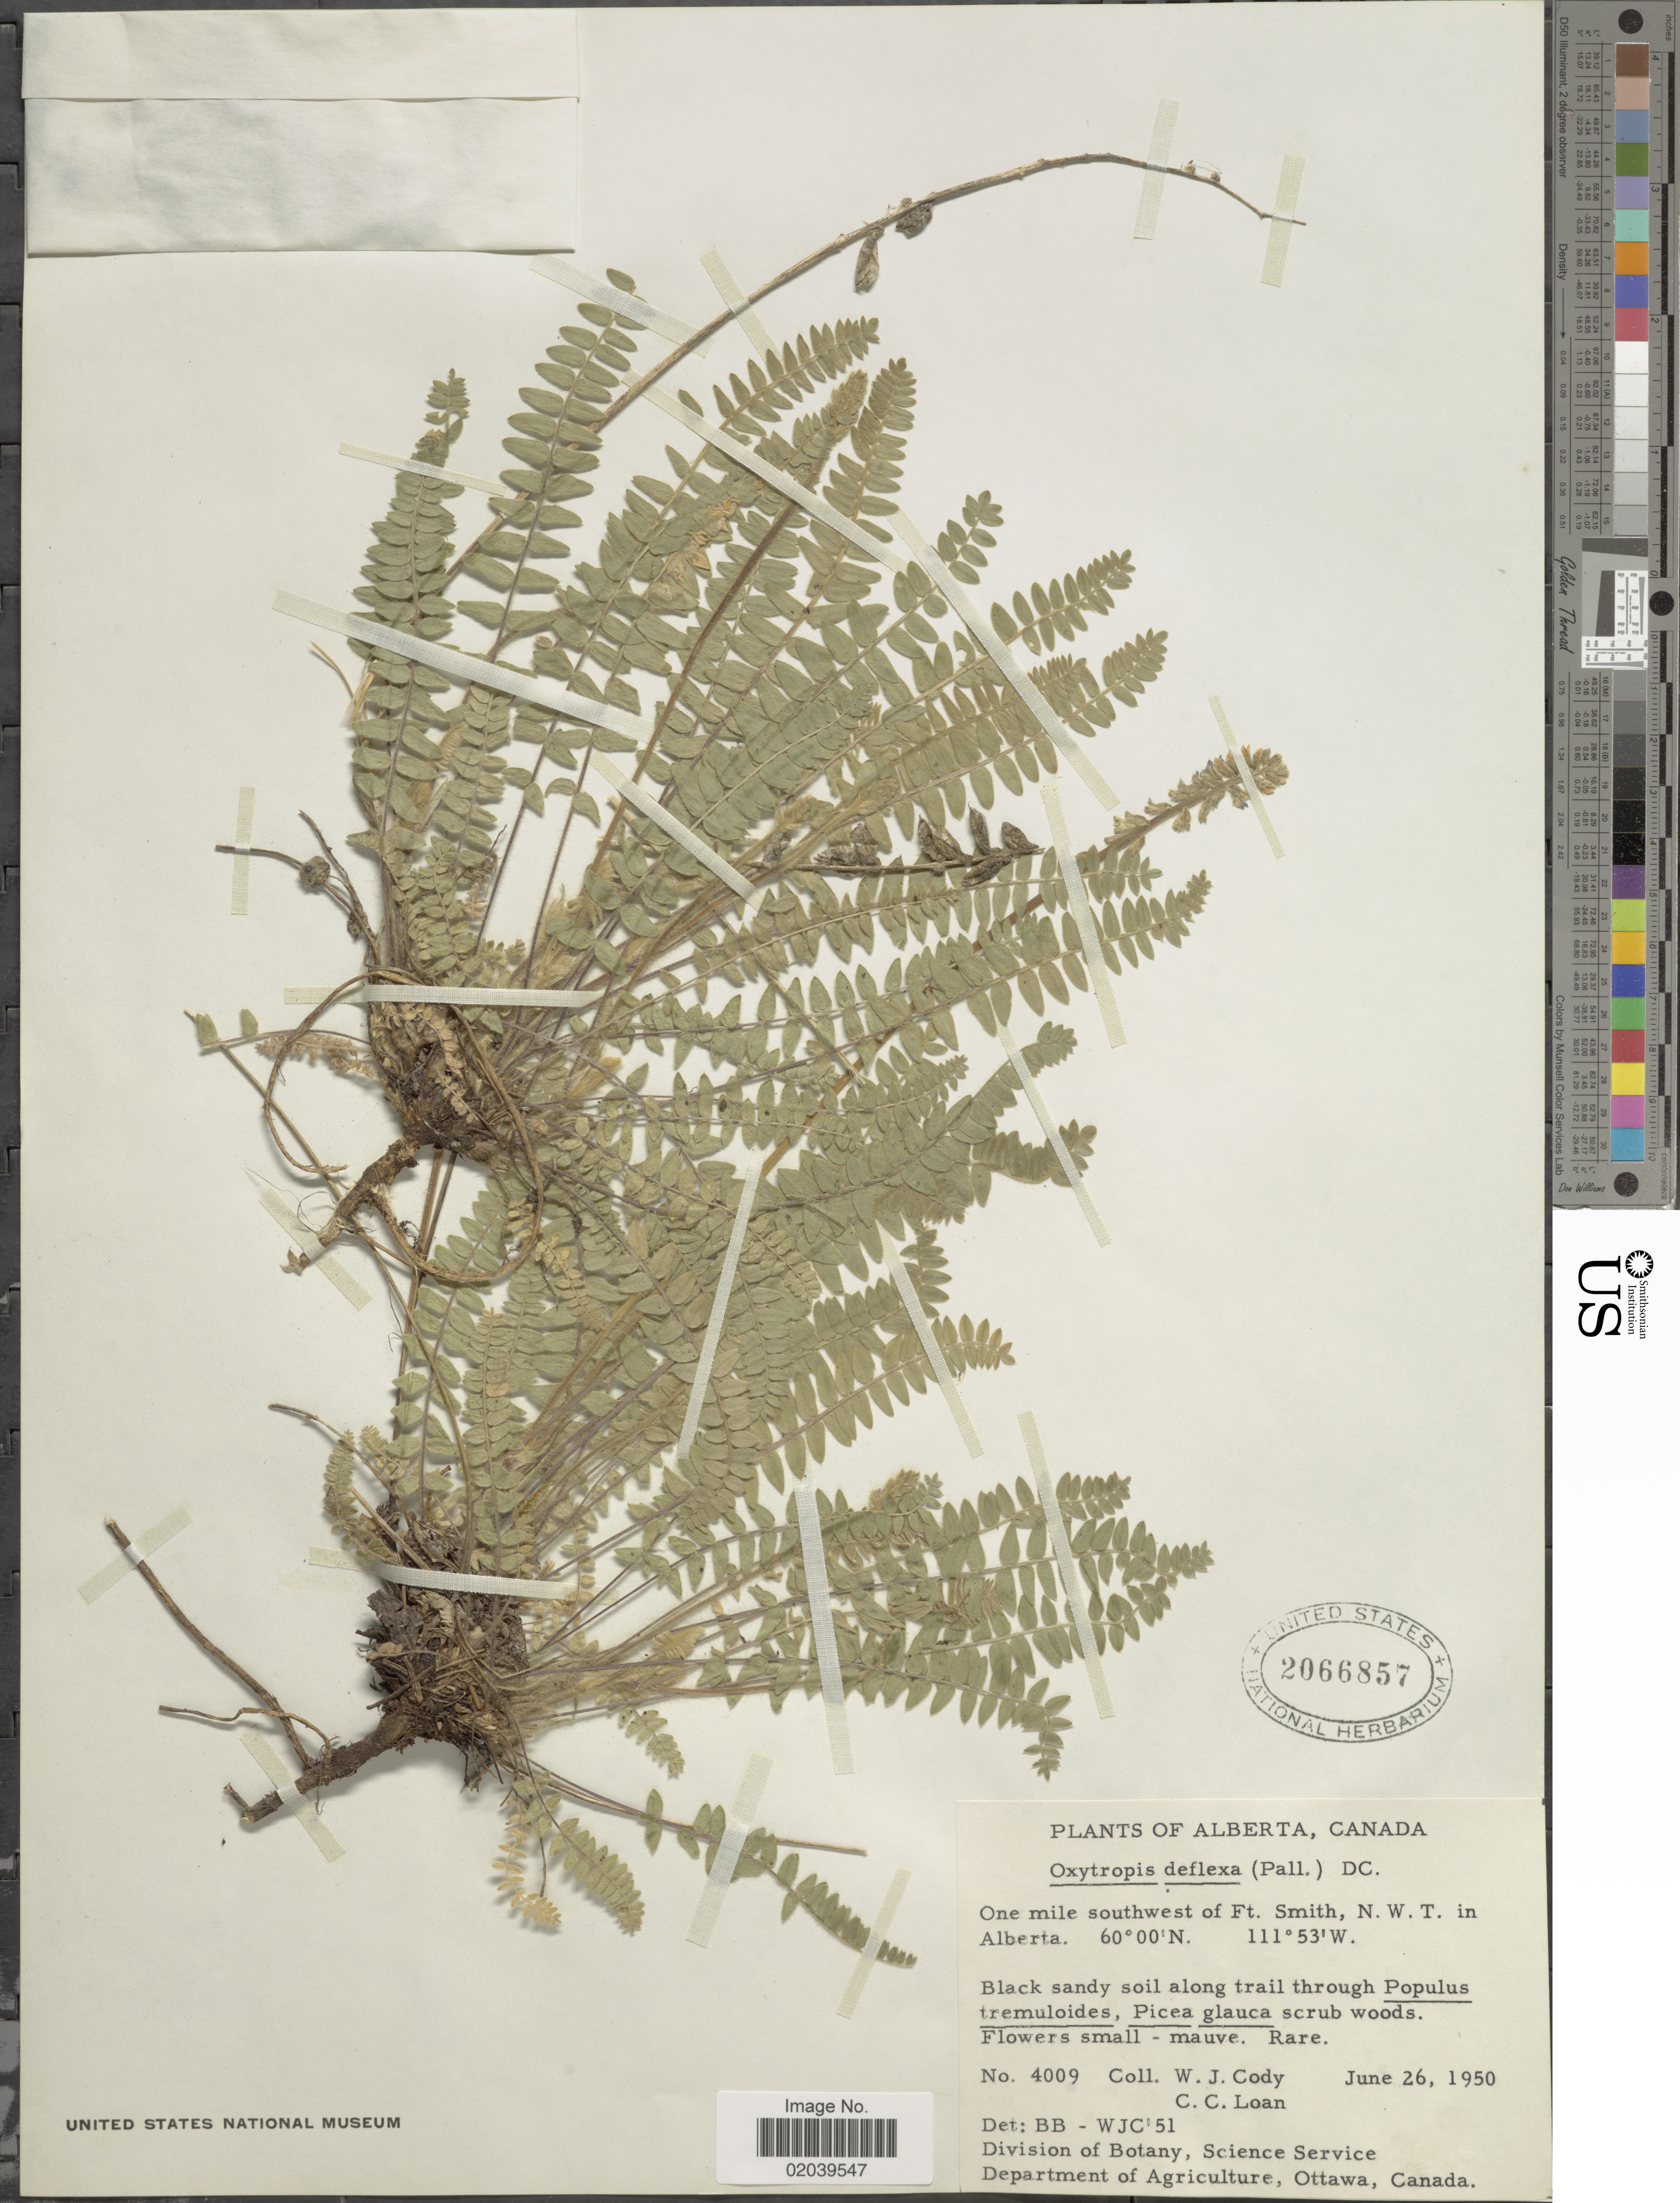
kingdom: Plantae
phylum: Tracheophyta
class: Magnoliopsida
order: Fabales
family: Fabaceae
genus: Oxytropis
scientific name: Oxytropis deflexa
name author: (Pall.) DC.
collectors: W. Cody & C. Loan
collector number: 4009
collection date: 1950-06-26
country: Canada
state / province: Alberta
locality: One mile southwest of FT. Smith, N.W.T. in Alberta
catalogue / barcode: US 2066857